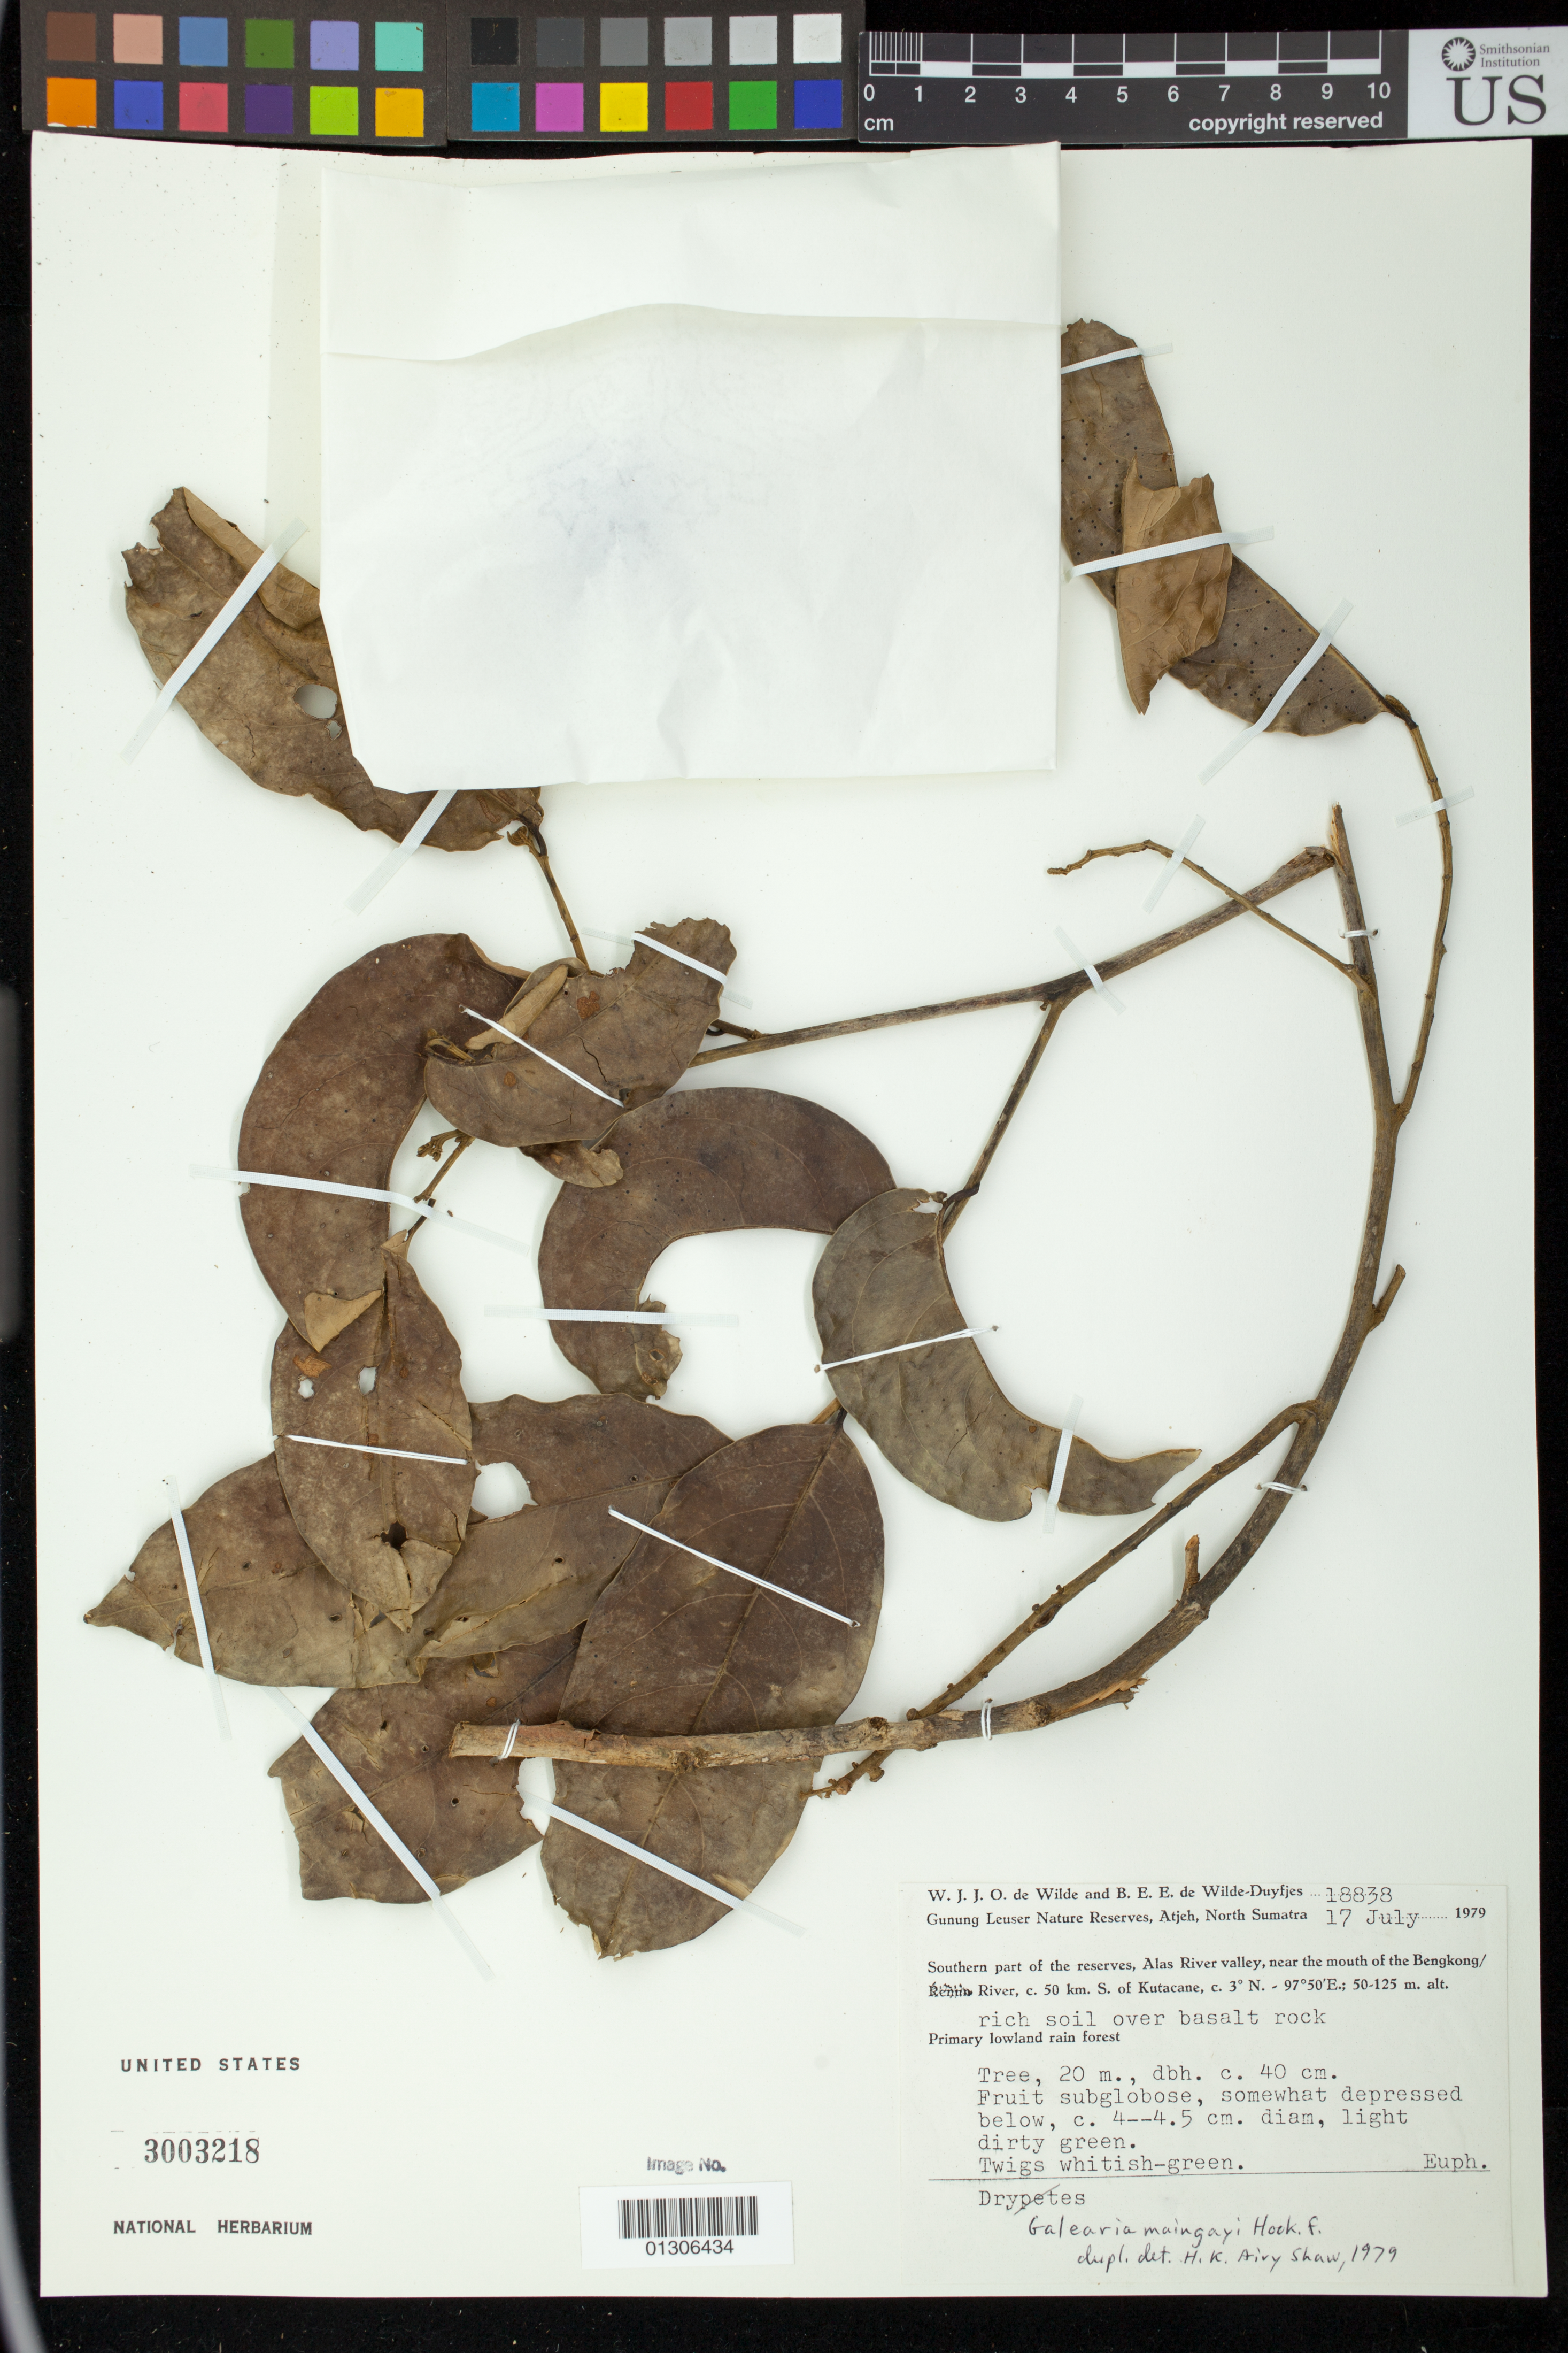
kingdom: Plantae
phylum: Tracheophyta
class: Magnoliopsida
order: Malpighiales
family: Pandaceae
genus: Galearia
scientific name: Galearia maingayi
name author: Hook. f.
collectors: W. J. de Wilde & B. E. de Wilde-Duyfjes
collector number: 18838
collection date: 1979-07-17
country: Indonesia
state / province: Sumatra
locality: Southern part of the reserves, Alas River valley, near the mouth of the Bengkong River c. 50 km. S of Kutacane.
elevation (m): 50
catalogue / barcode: US 3003218